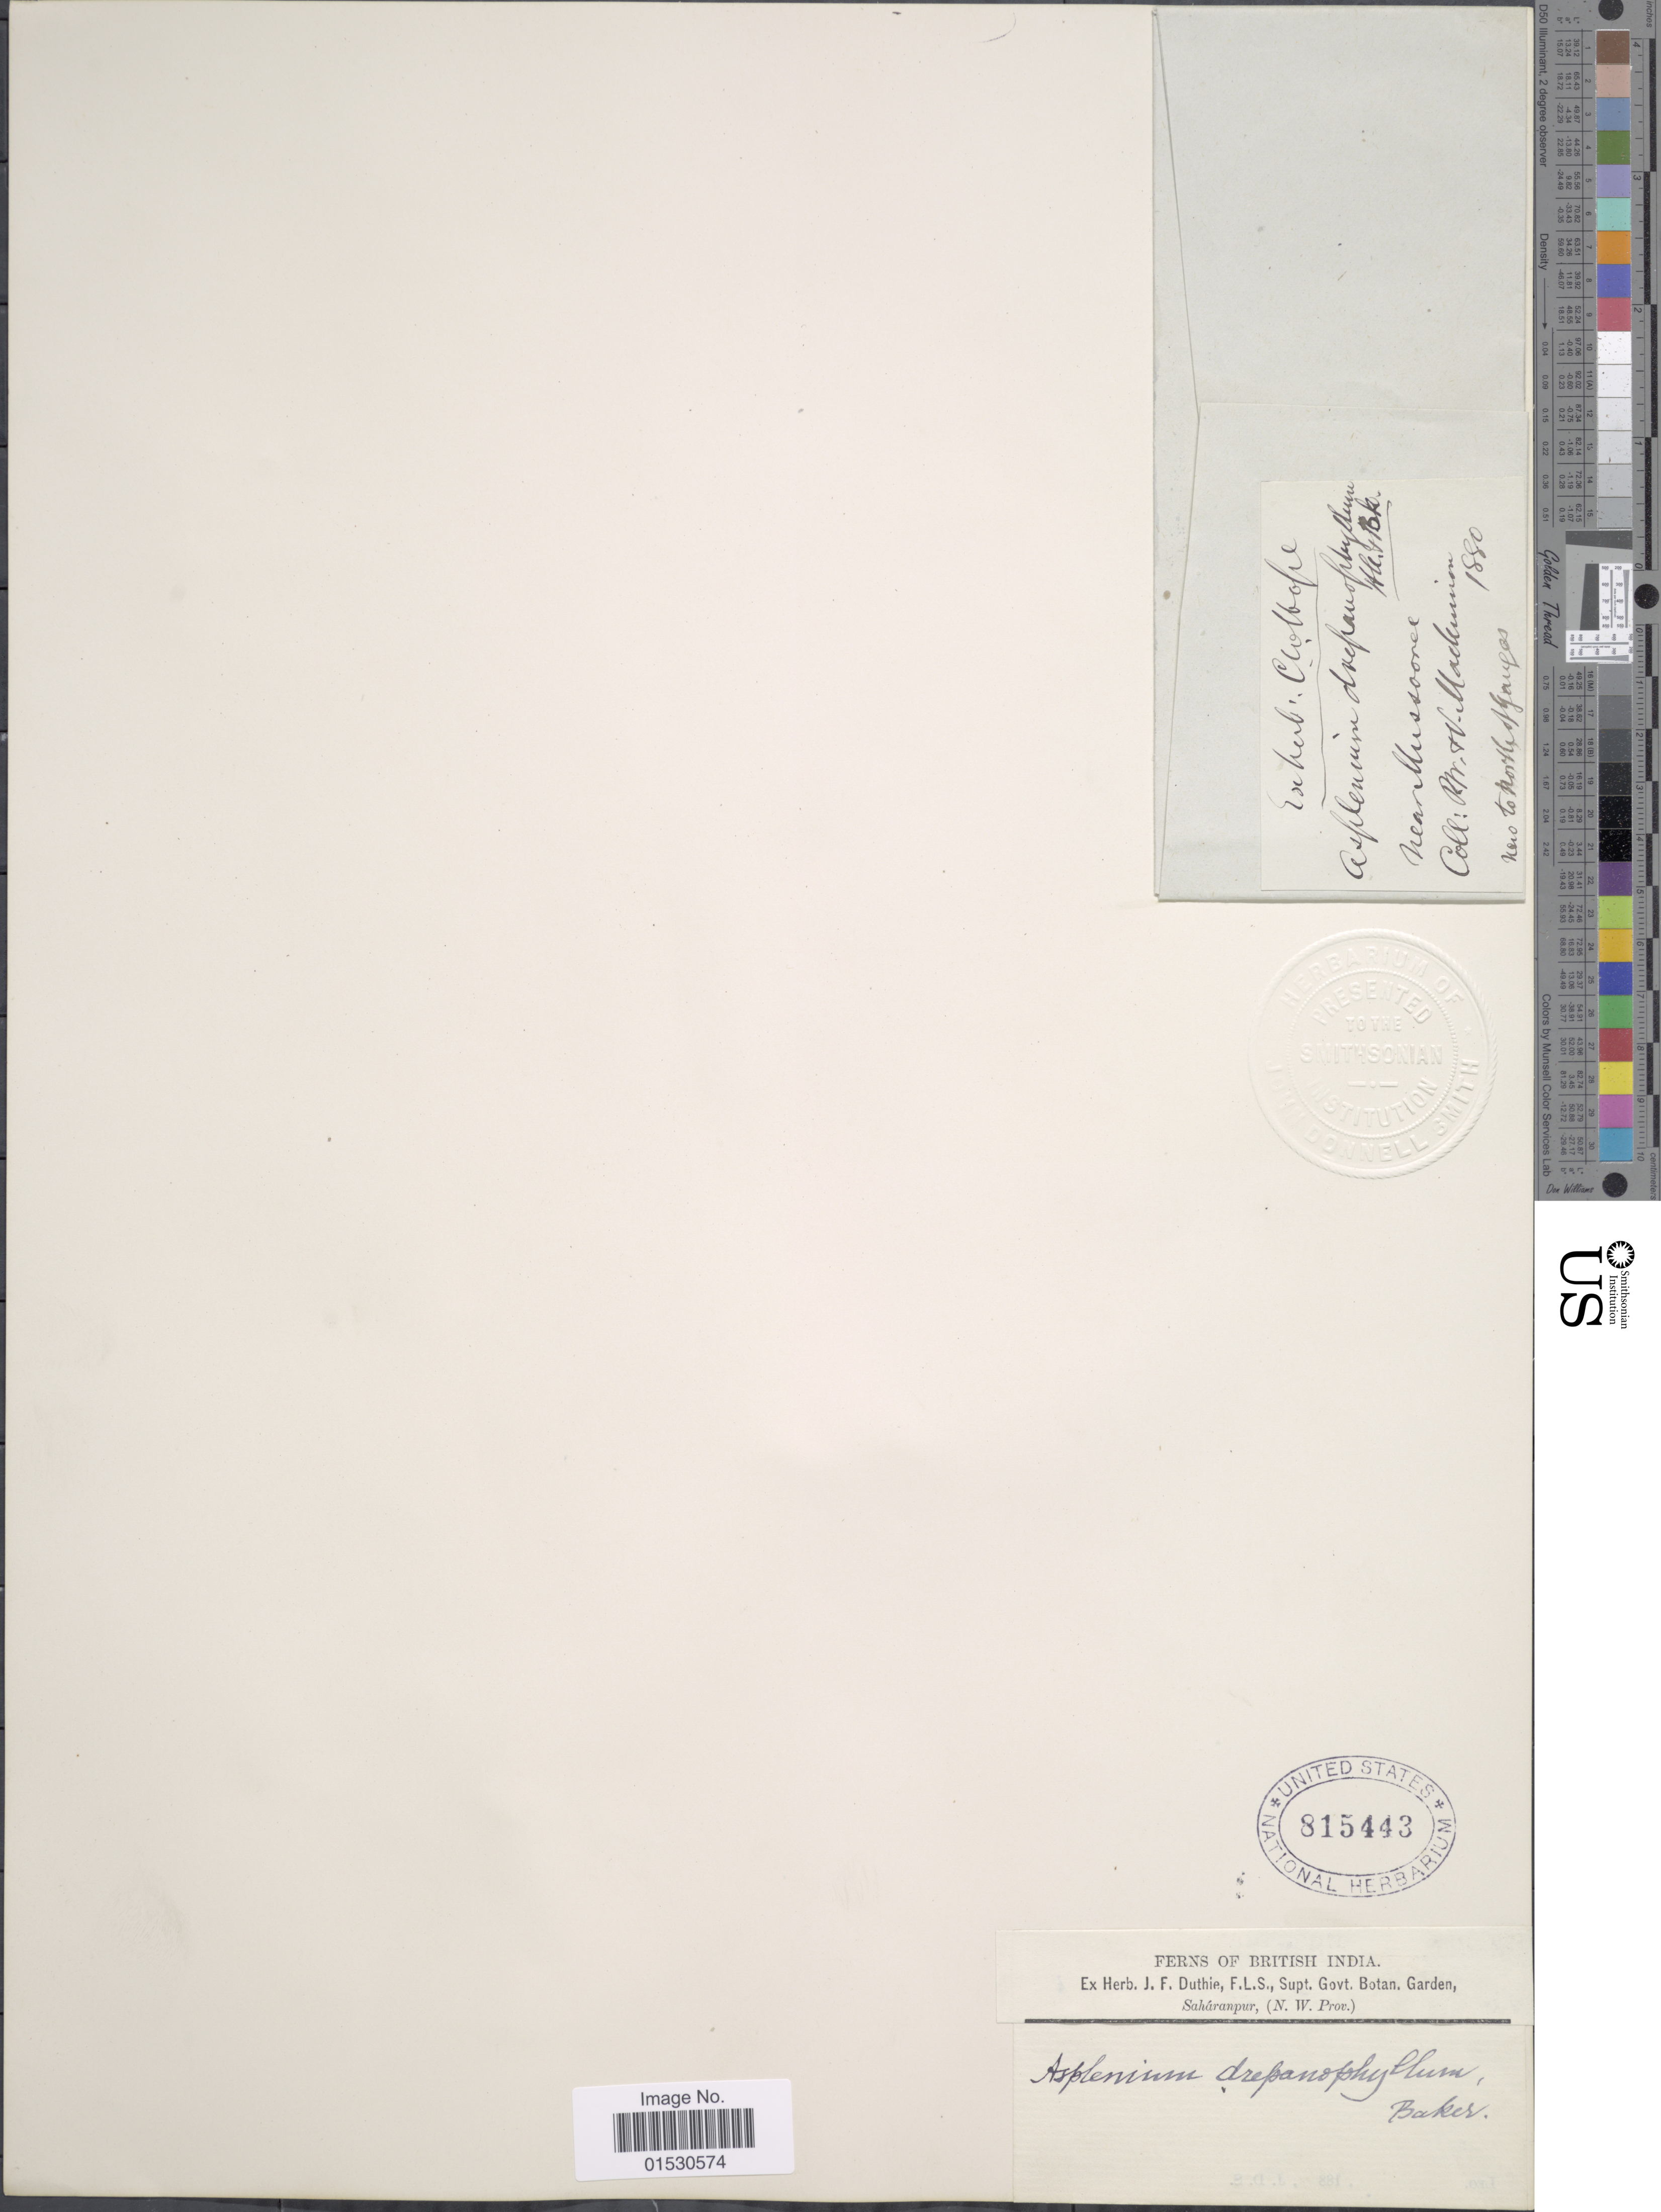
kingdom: Plantae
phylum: Tracheophyta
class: Polypodiopsida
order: Polypodiales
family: Athyriaceae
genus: Athyrium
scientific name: Athyrium falcatum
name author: Bedd.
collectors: P. Mackinnon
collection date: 1880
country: India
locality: British India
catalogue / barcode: US 815443